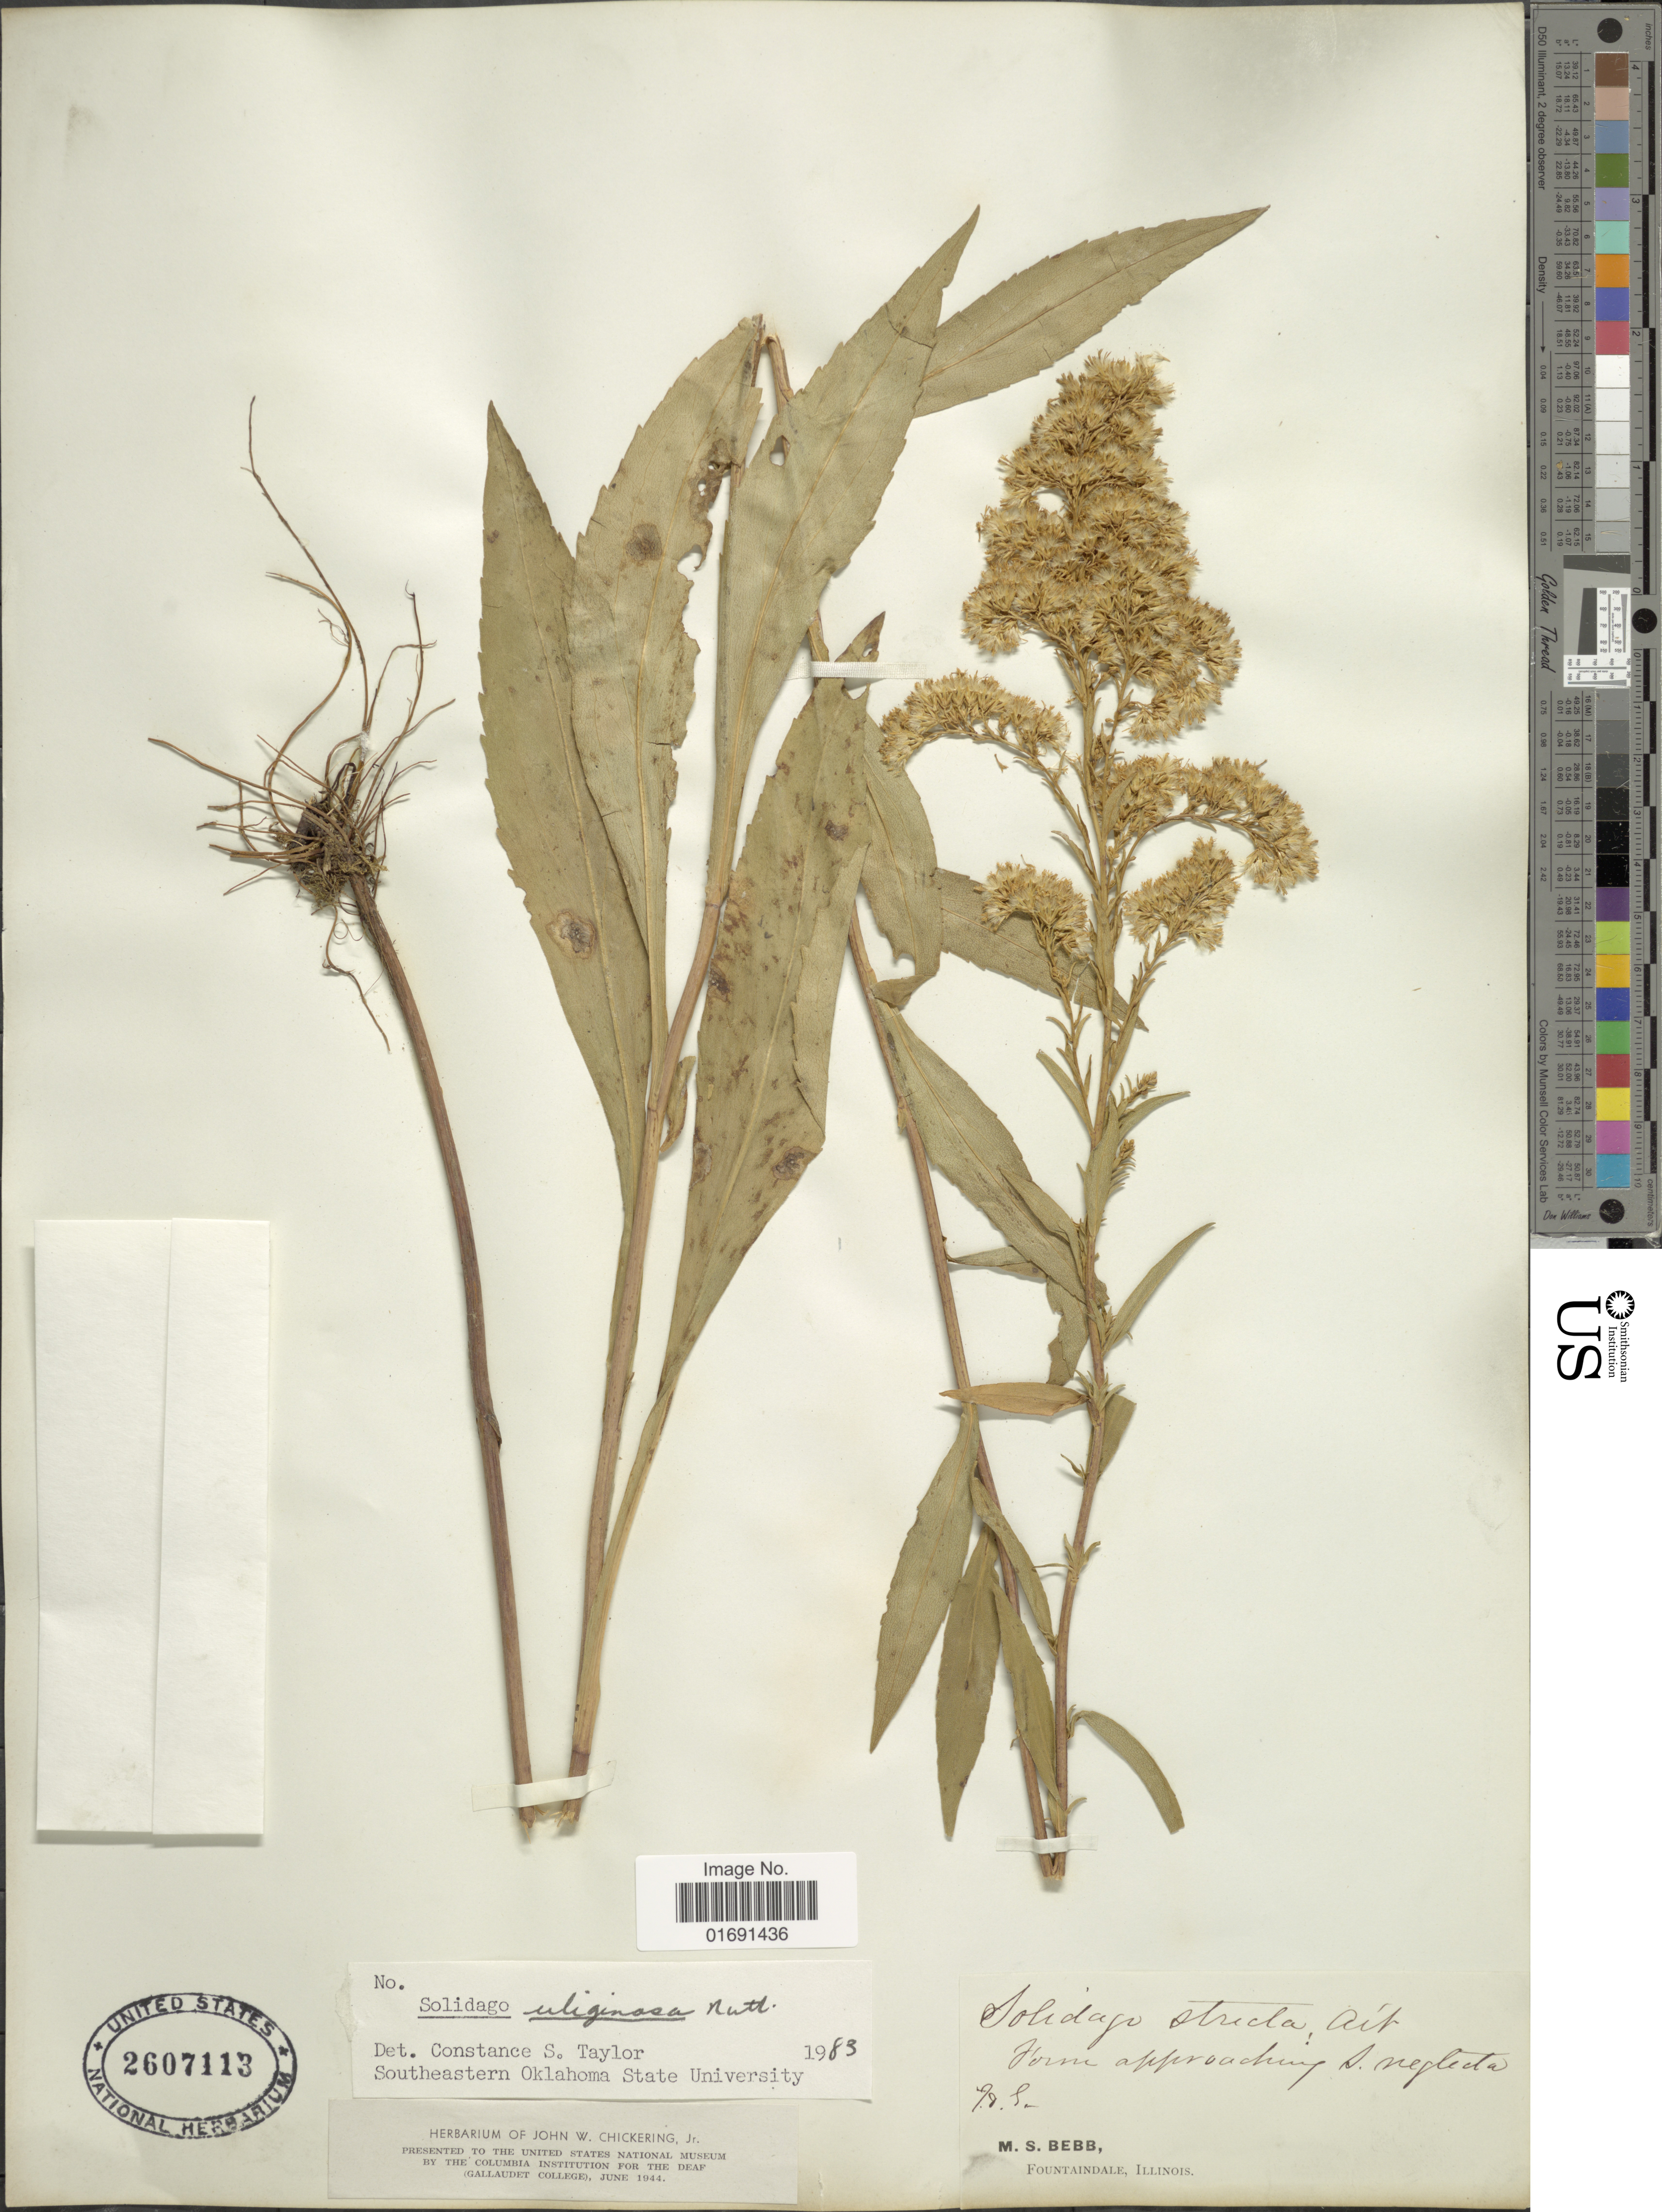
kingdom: Plantae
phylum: Tracheophyta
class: Magnoliopsida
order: Asterales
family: Asteraceae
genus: Solidago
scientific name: Solidago uniligulata var. neglecta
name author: Fernald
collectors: M. Bebb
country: United States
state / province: Illinois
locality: Fountaindale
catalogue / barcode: US 2607113